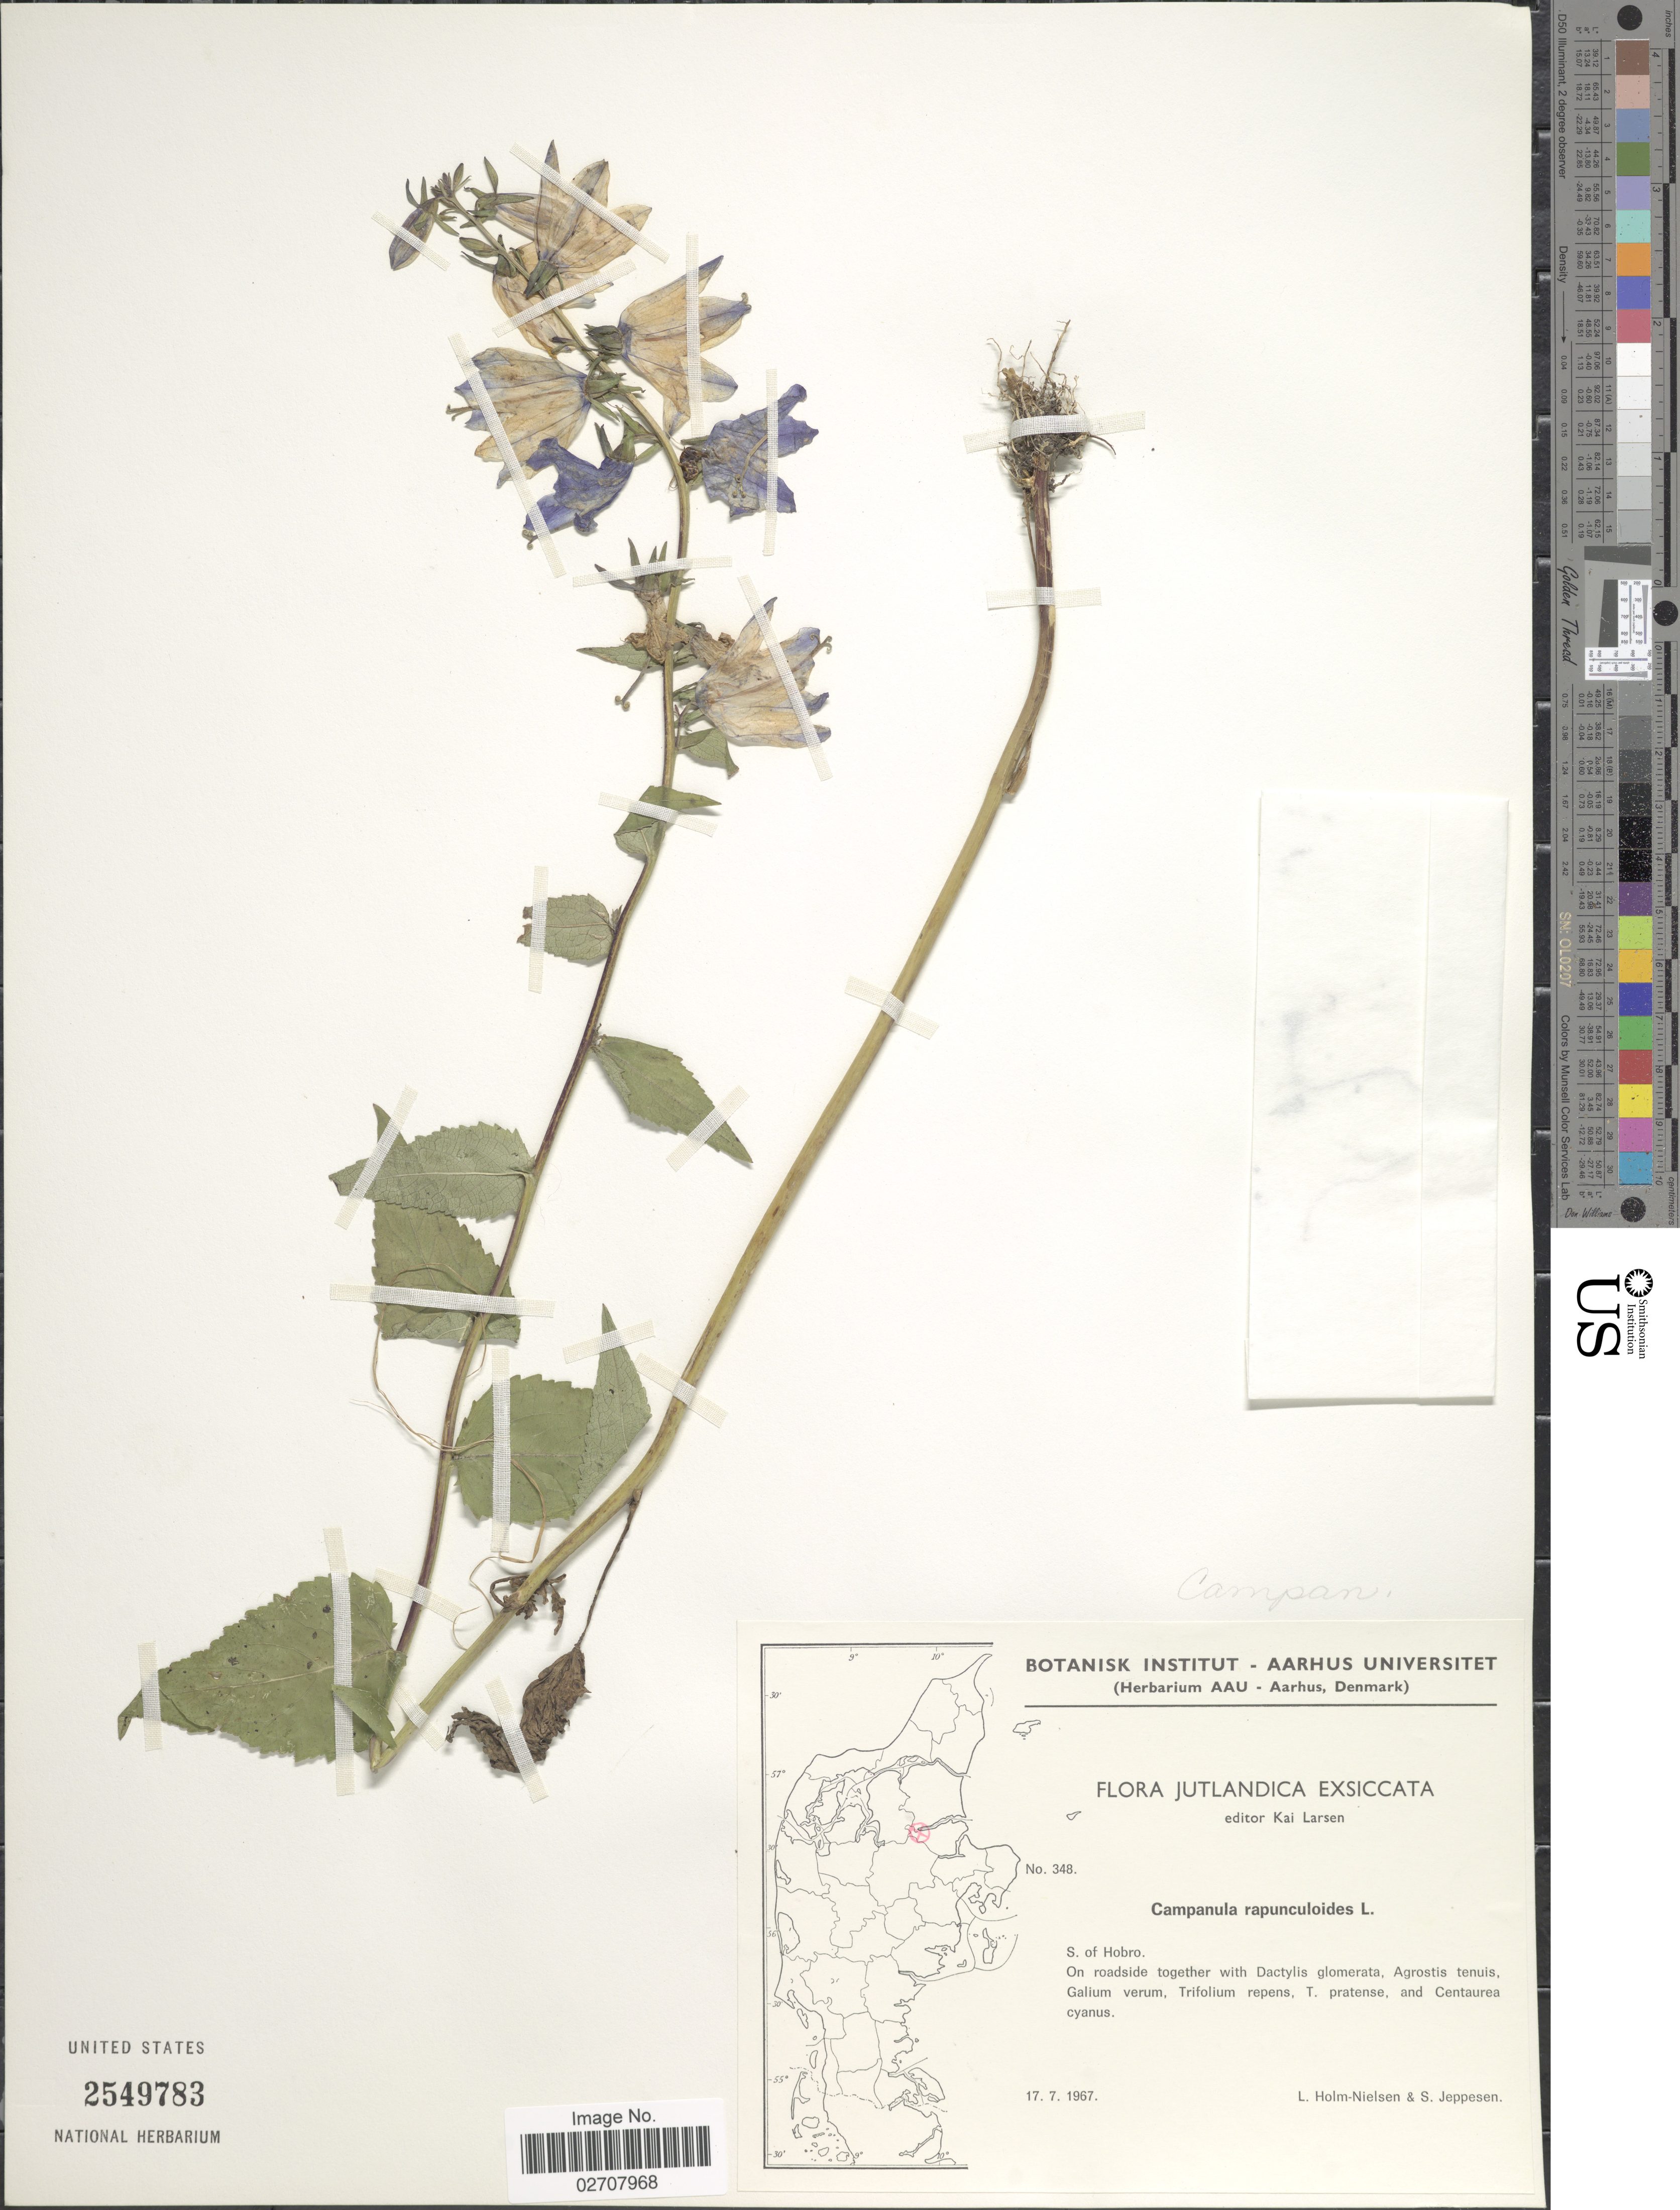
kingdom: Plantae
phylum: Tracheophyta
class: Magnoliopsida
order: Asterales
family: Campanulaceae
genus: Campanula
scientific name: Campanula rapunculoides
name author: L.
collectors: L. Holm-Nielsen & S. Jeppesen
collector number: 348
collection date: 1967-07-17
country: Denmark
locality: Jutlandica, S. of Hobro.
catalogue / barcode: US 2549783